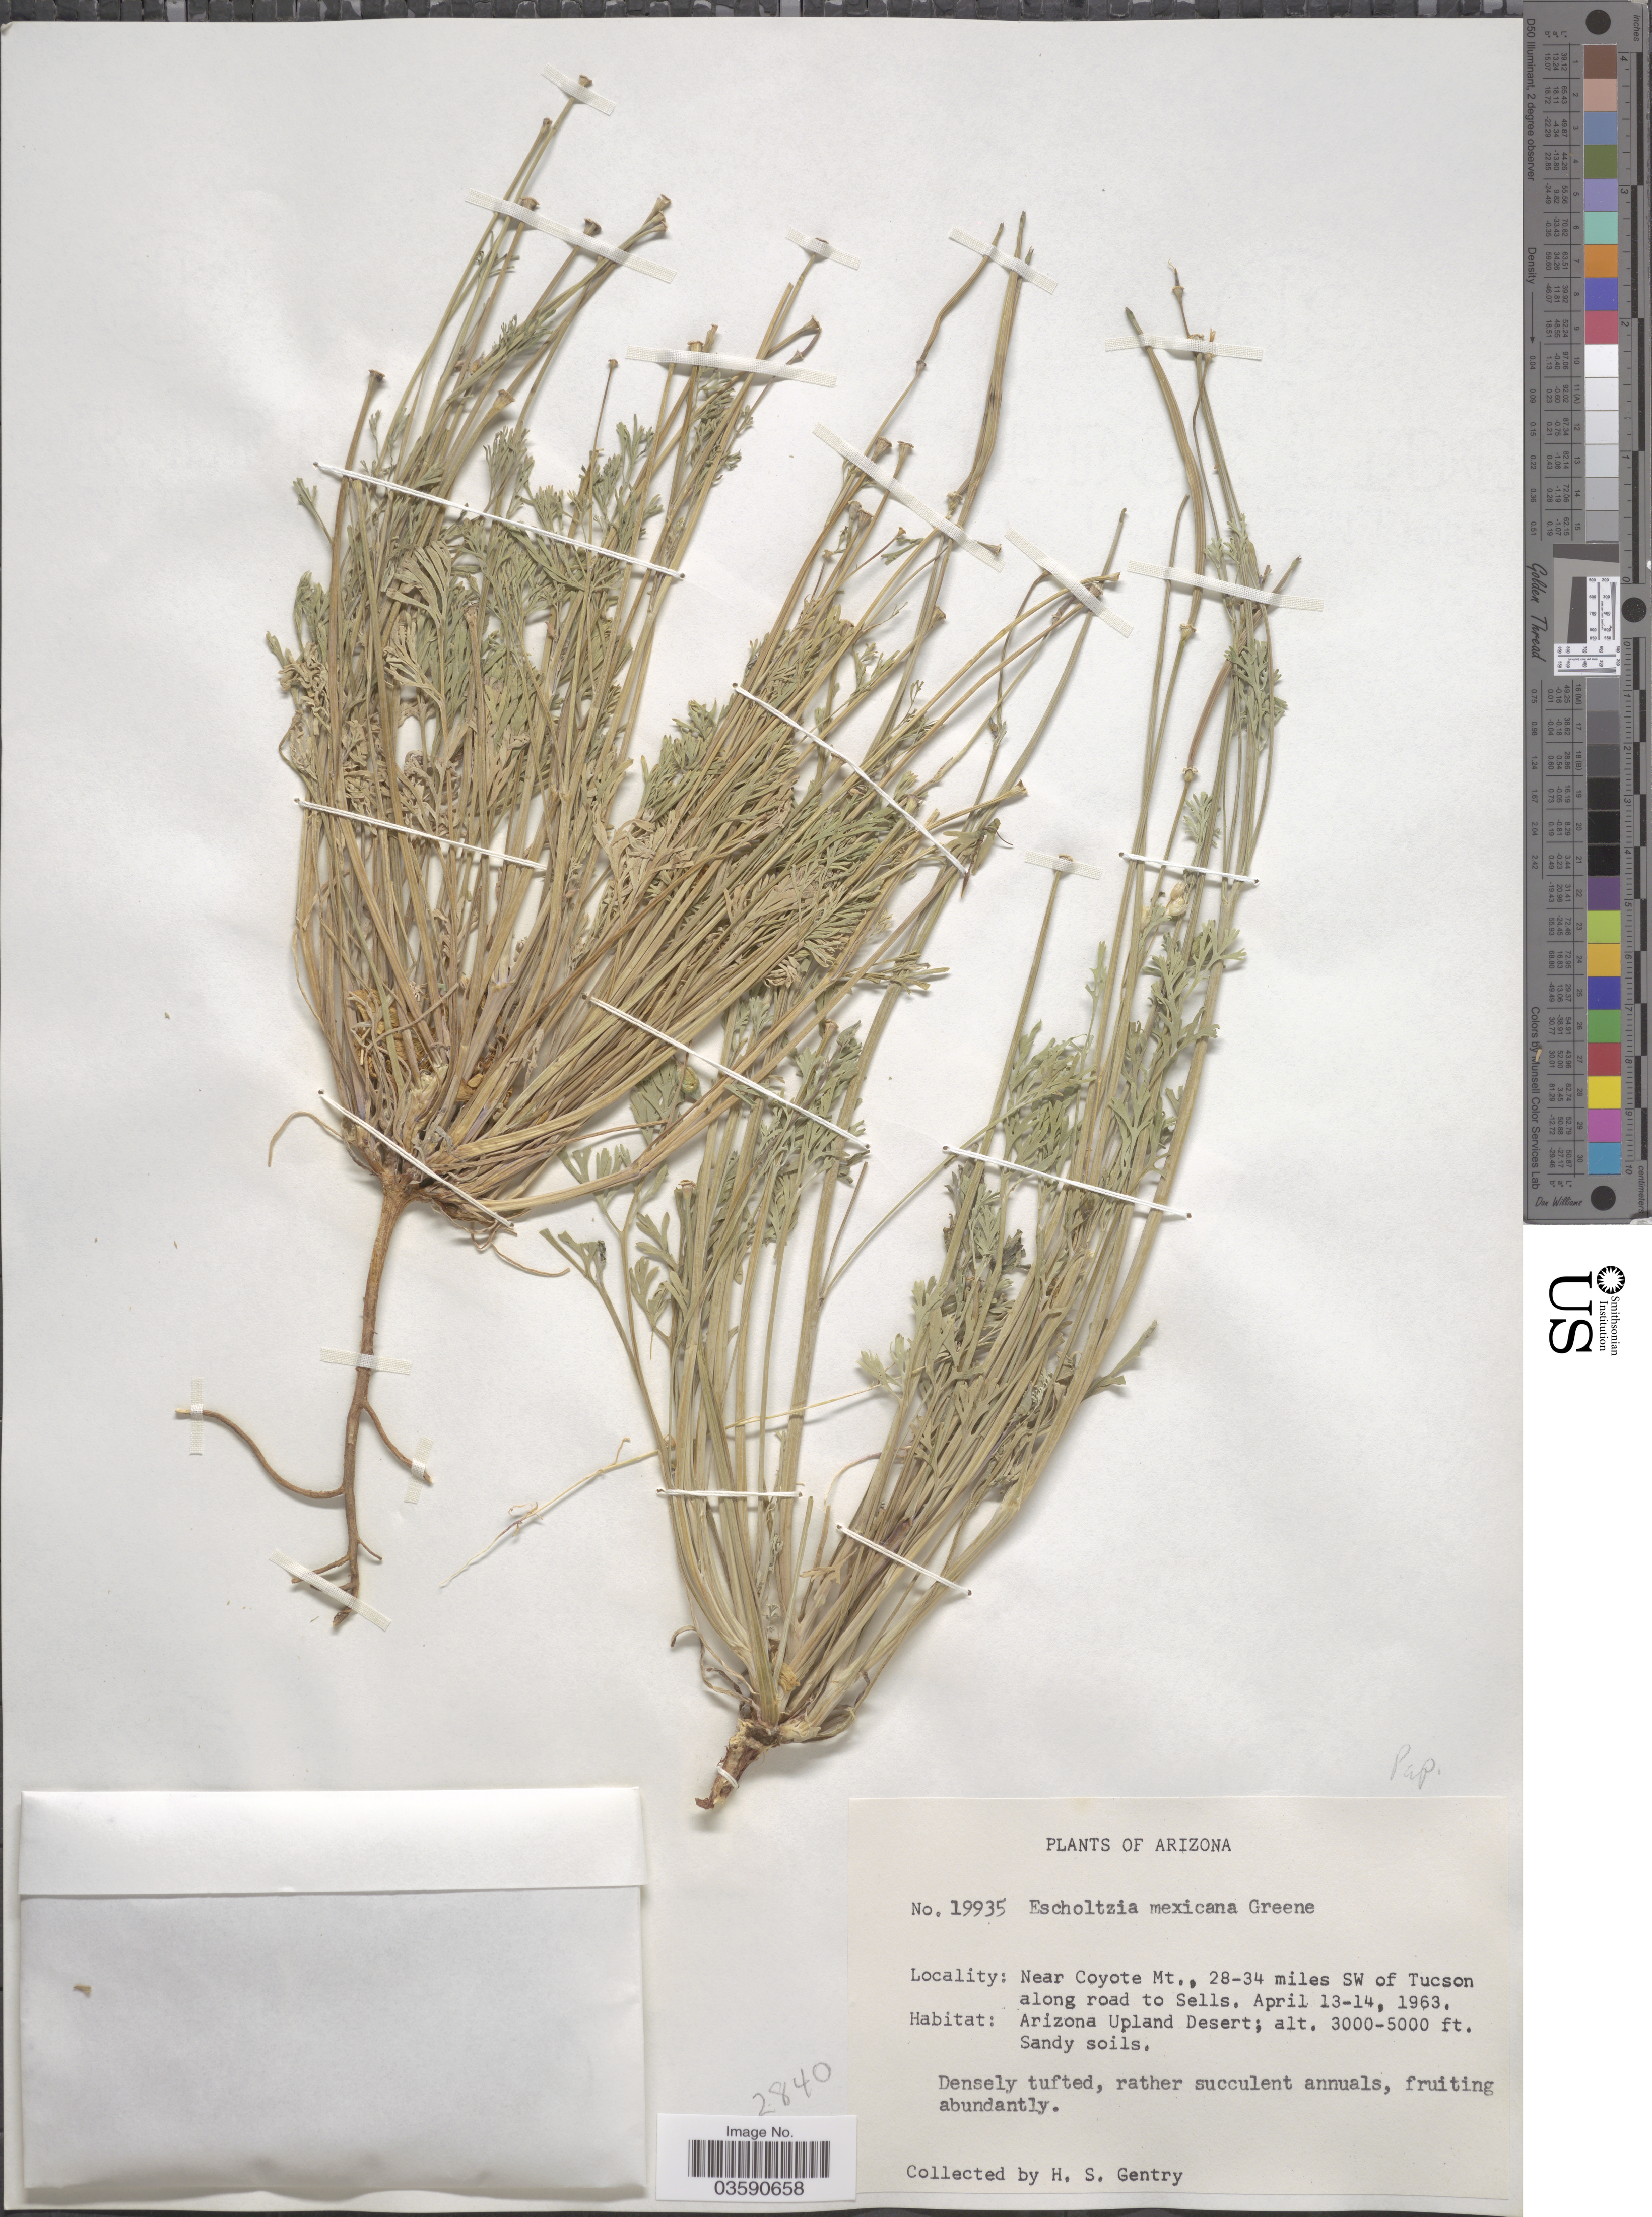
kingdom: Plantae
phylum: Tracheophyta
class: Magnoliopsida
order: Ranunculales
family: Papaveraceae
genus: Eschscholzia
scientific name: Eschscholzia mexicana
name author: Greene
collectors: H. S. Gentry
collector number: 19935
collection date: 1963-04-13/1963-04-14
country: United States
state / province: Arizona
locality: Near Coyote Mts., 28-34 miles SW of Tucson along road to Sells. Arizona Upland Desert.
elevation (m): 914